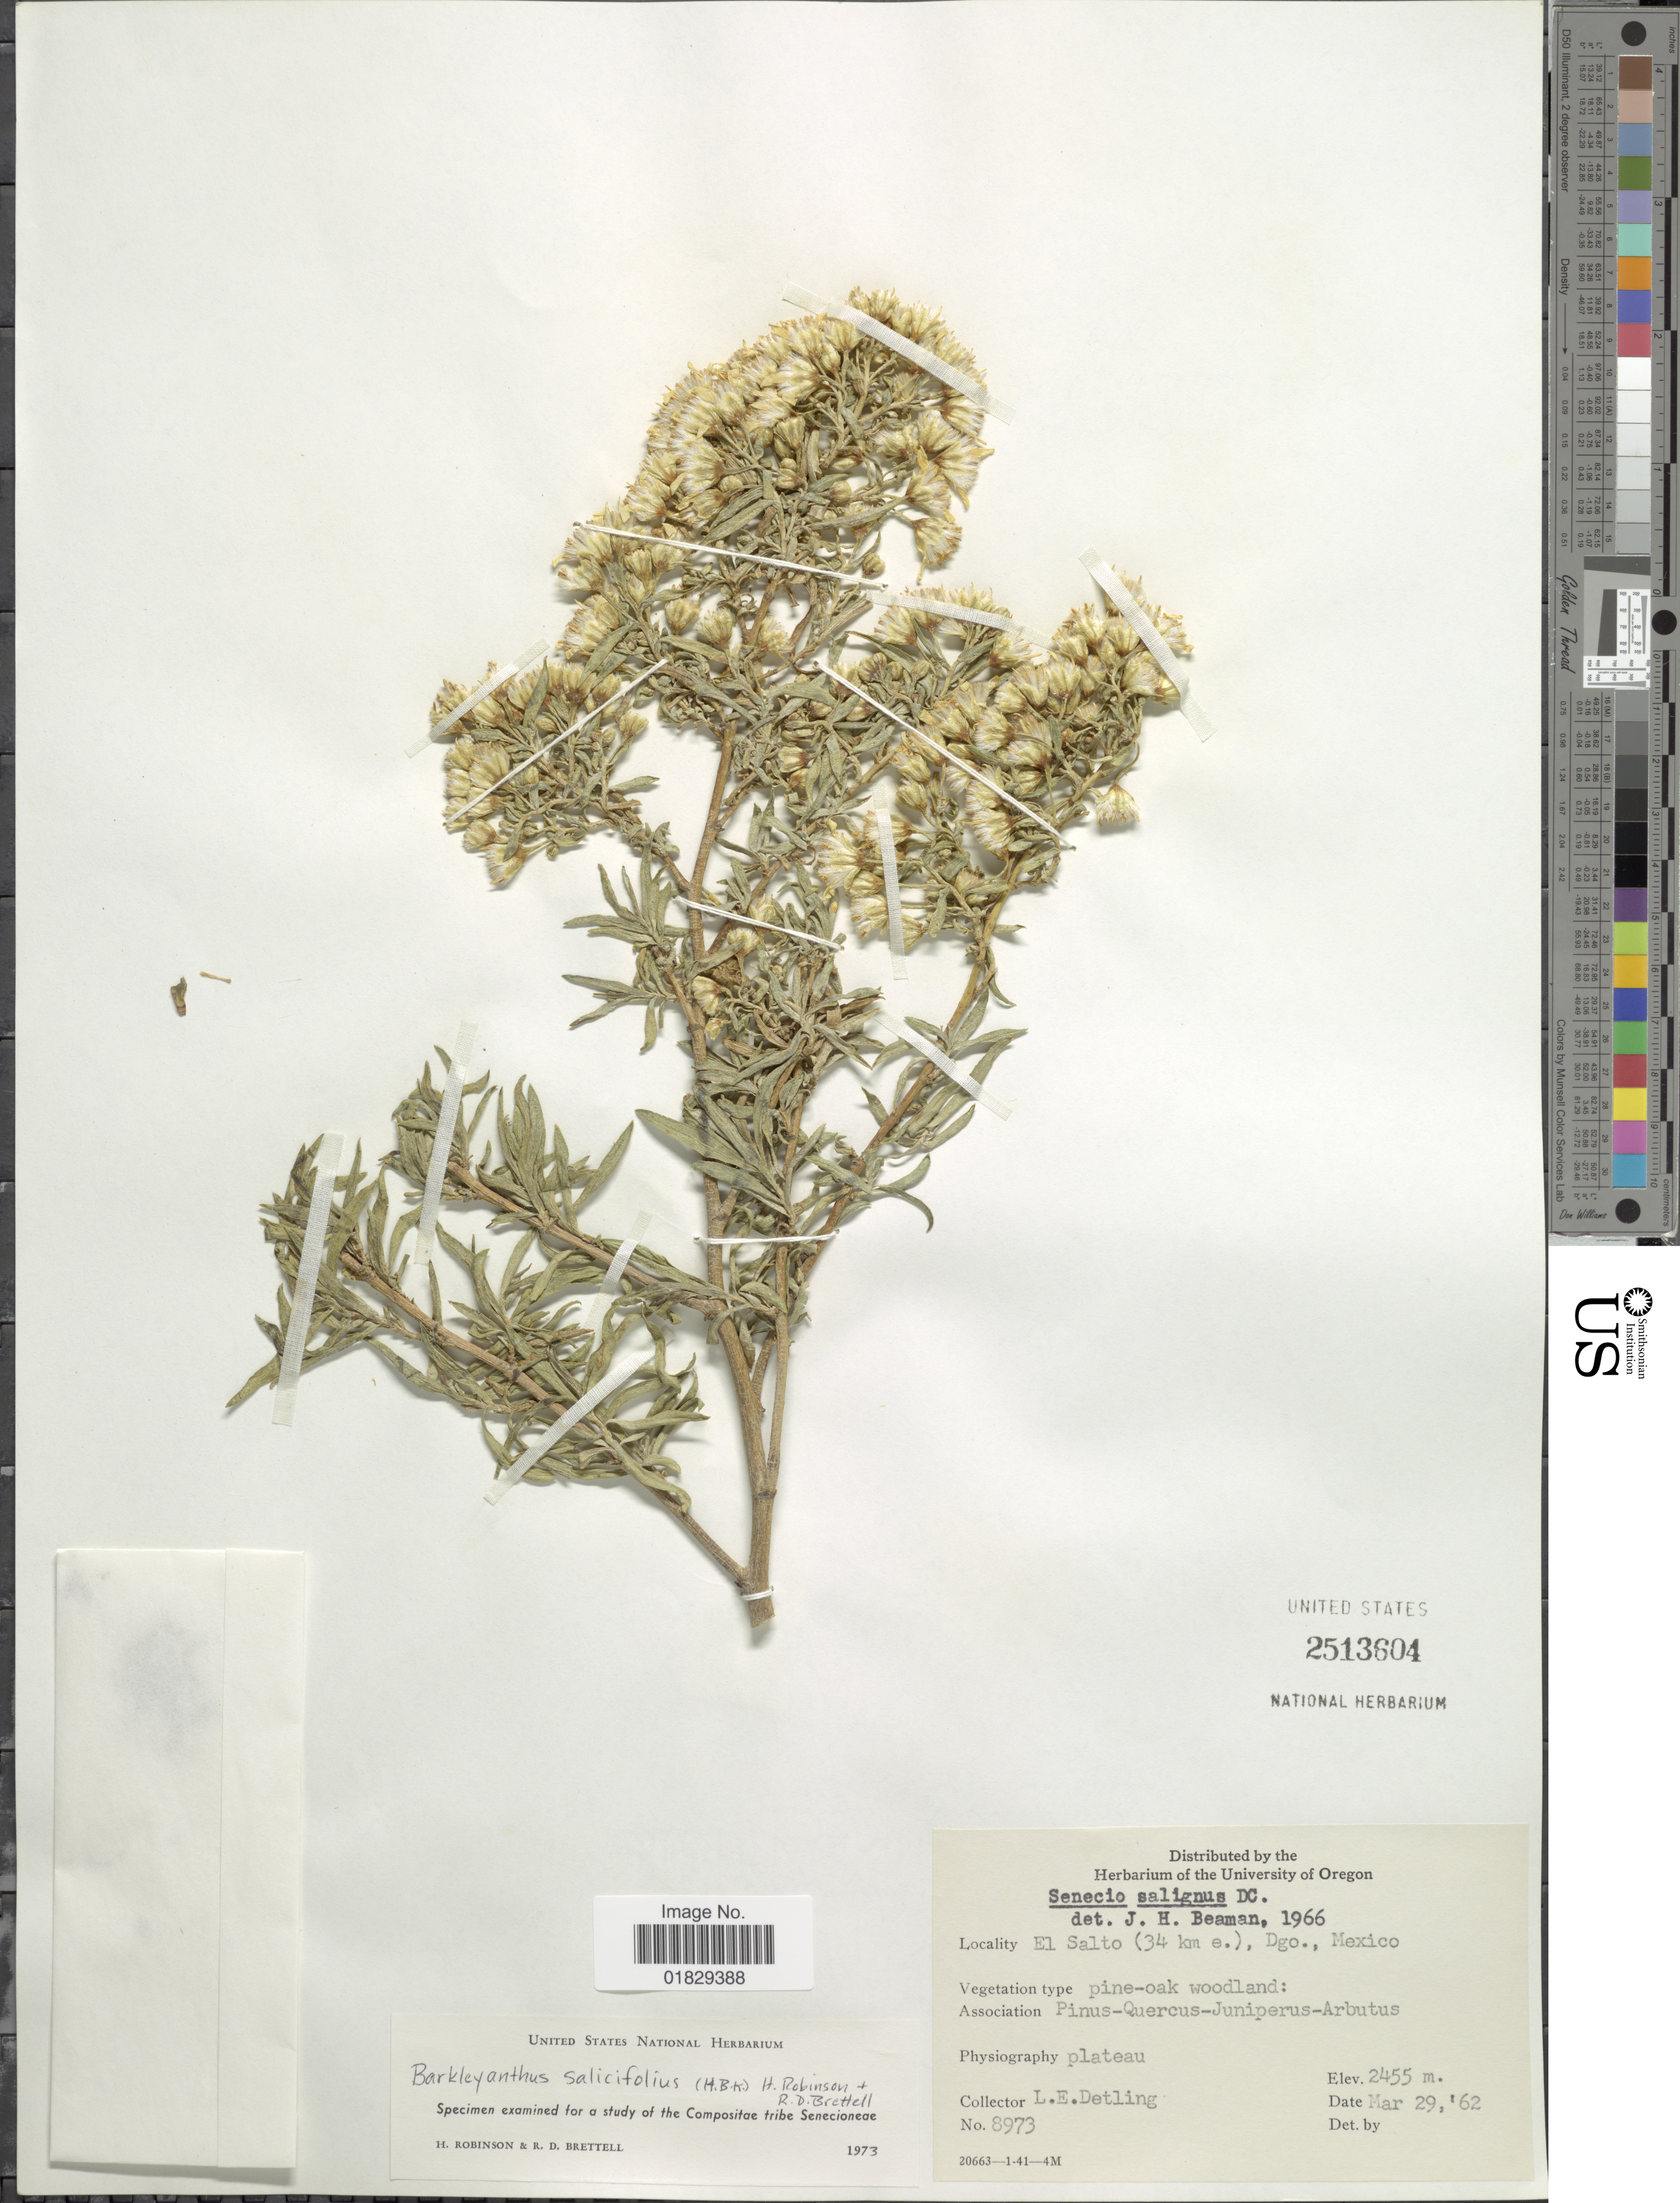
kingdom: Plantae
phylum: Tracheophyta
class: Magnoliopsida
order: Asterales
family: Asteraceae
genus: Barkleyanthus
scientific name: Barkleyanthus salicifolius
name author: (Kunth) H. Rob. & Brettell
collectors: L. E. Detling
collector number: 8973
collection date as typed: Transcribed d/m/y: 29/3/62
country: Mexico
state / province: Durango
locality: El Salto (34 km e.), Dgo., Mexico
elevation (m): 2455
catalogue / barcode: US 2513604